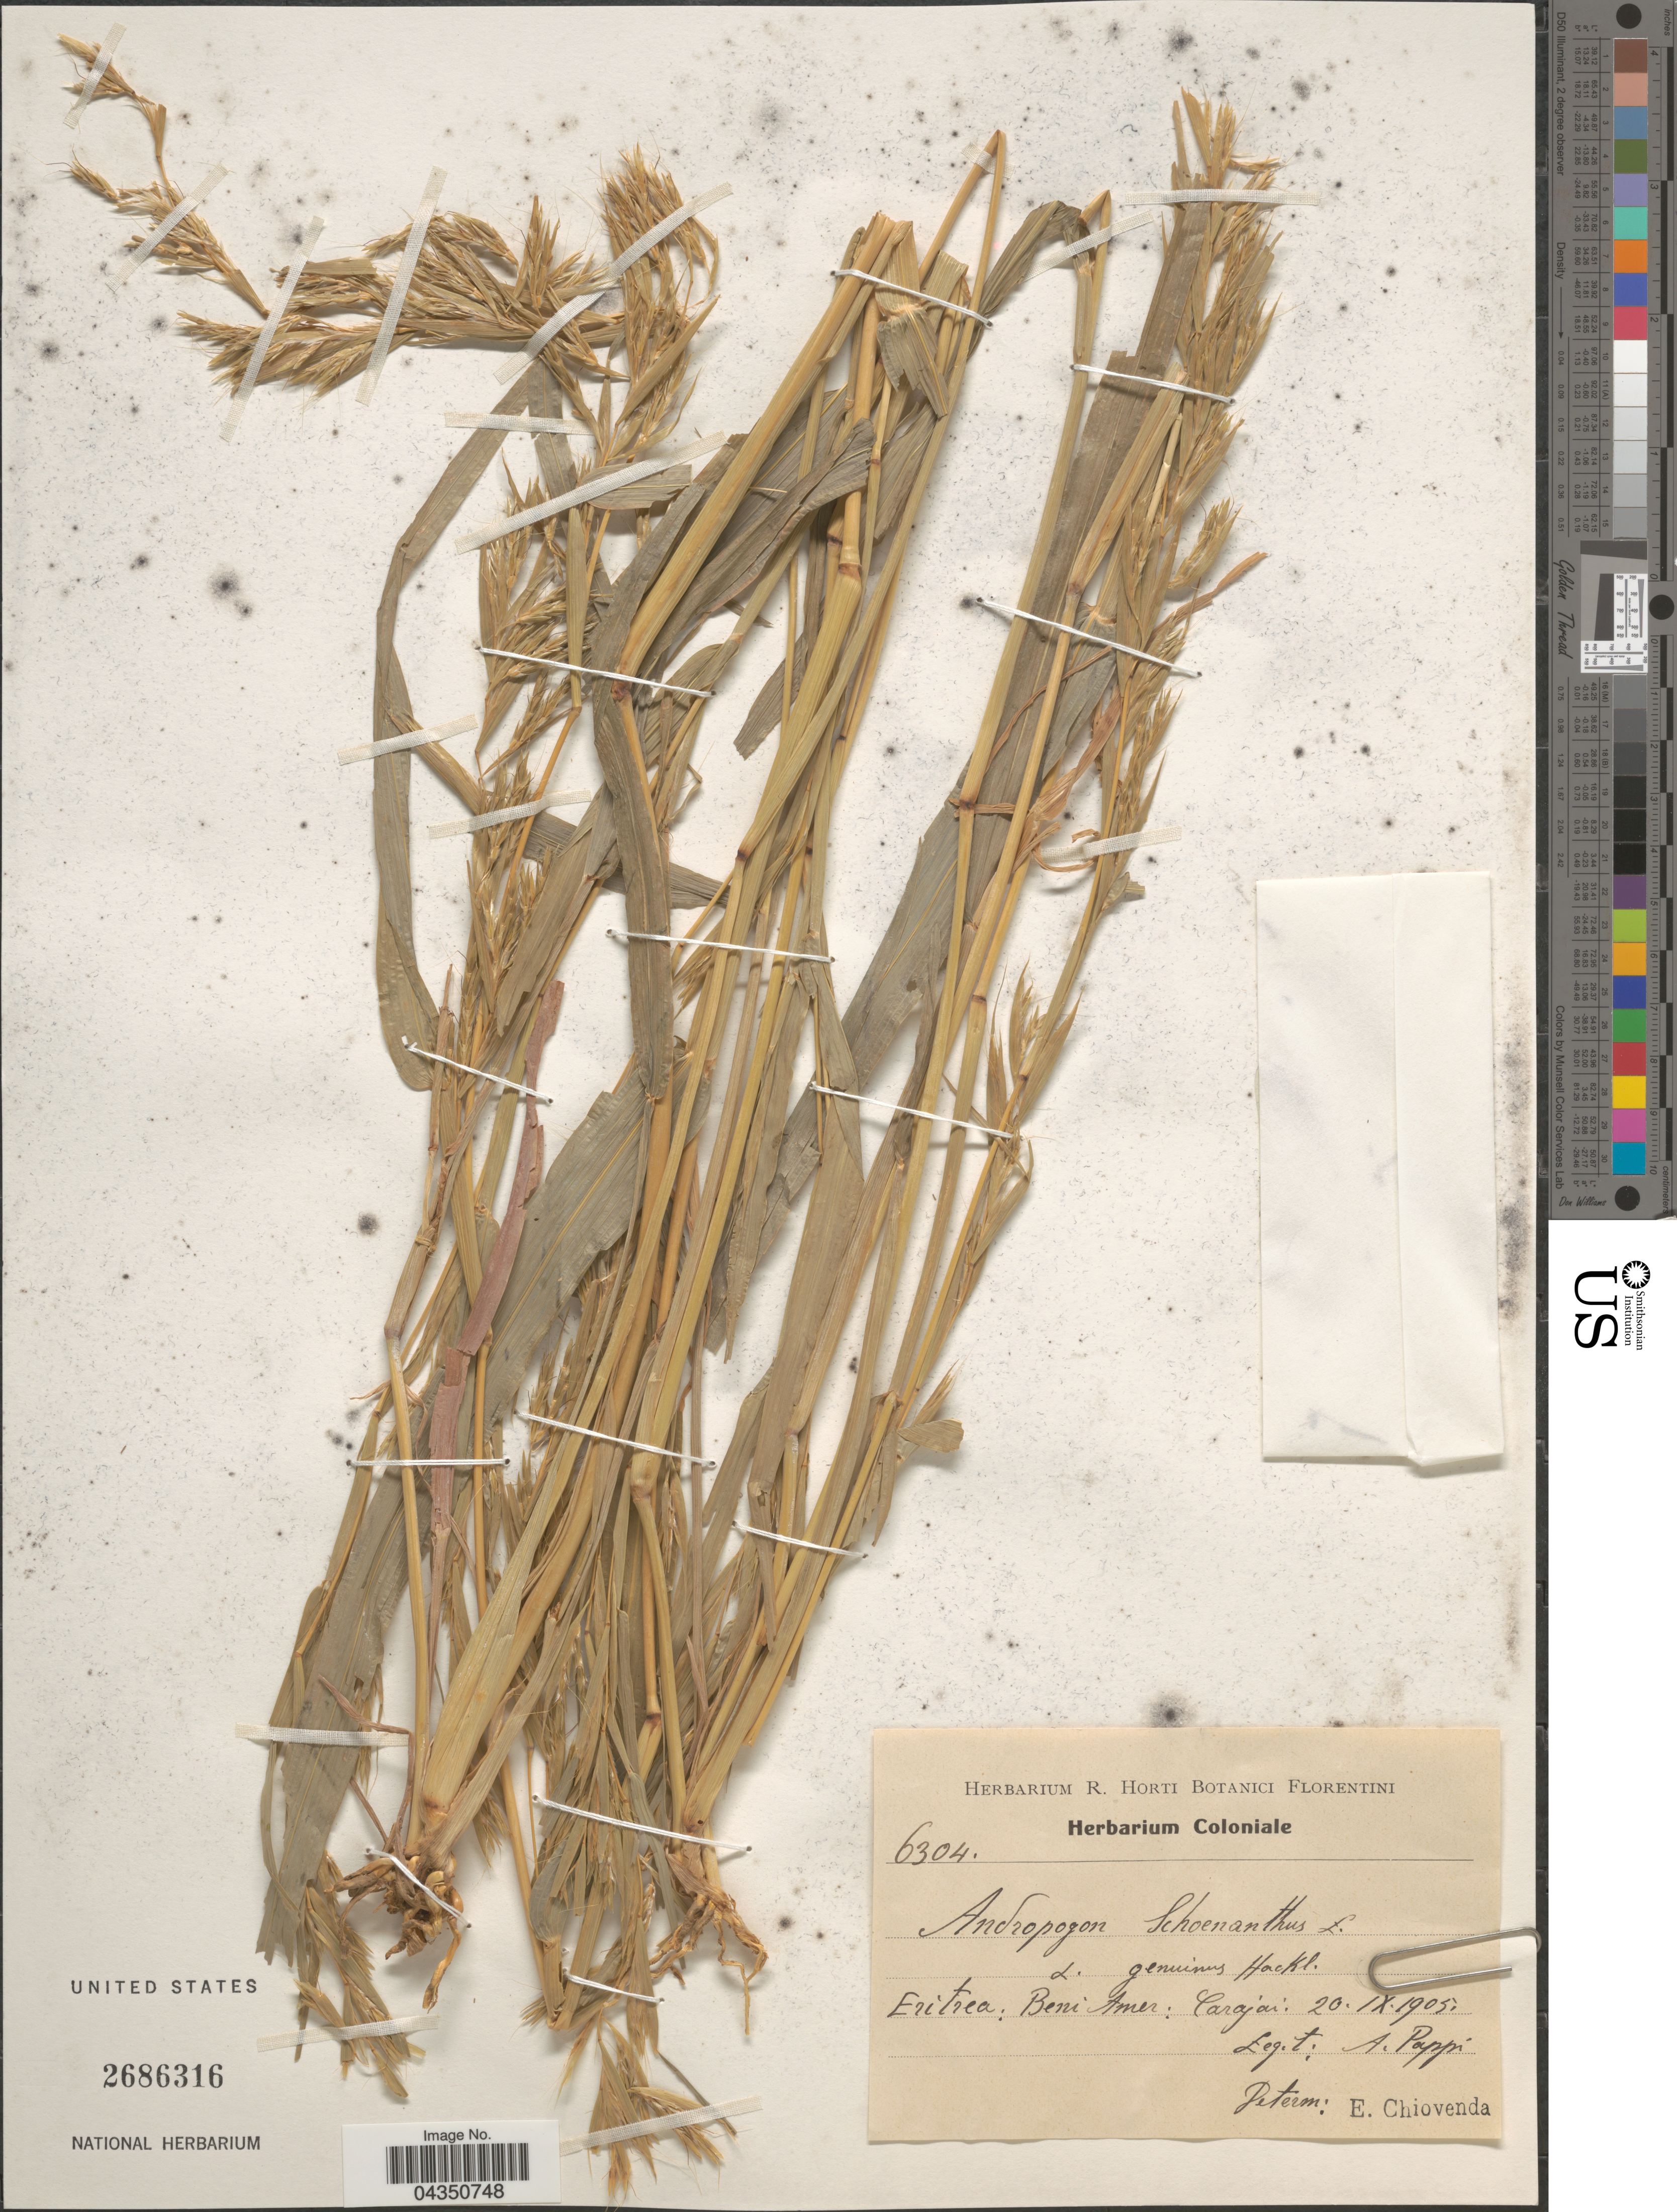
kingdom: Plantae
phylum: Tracheophyta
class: Liliopsida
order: Poales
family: Poaceae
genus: Cymbopogon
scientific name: Cymbopogon schoenanthus subsp. proximus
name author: (Hochst. ex A. Rich.) Maire & Weiller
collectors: A. Pappi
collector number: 6304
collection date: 1905-09-20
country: Eritrea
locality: Beni Amer: Carajar.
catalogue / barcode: US 2686316